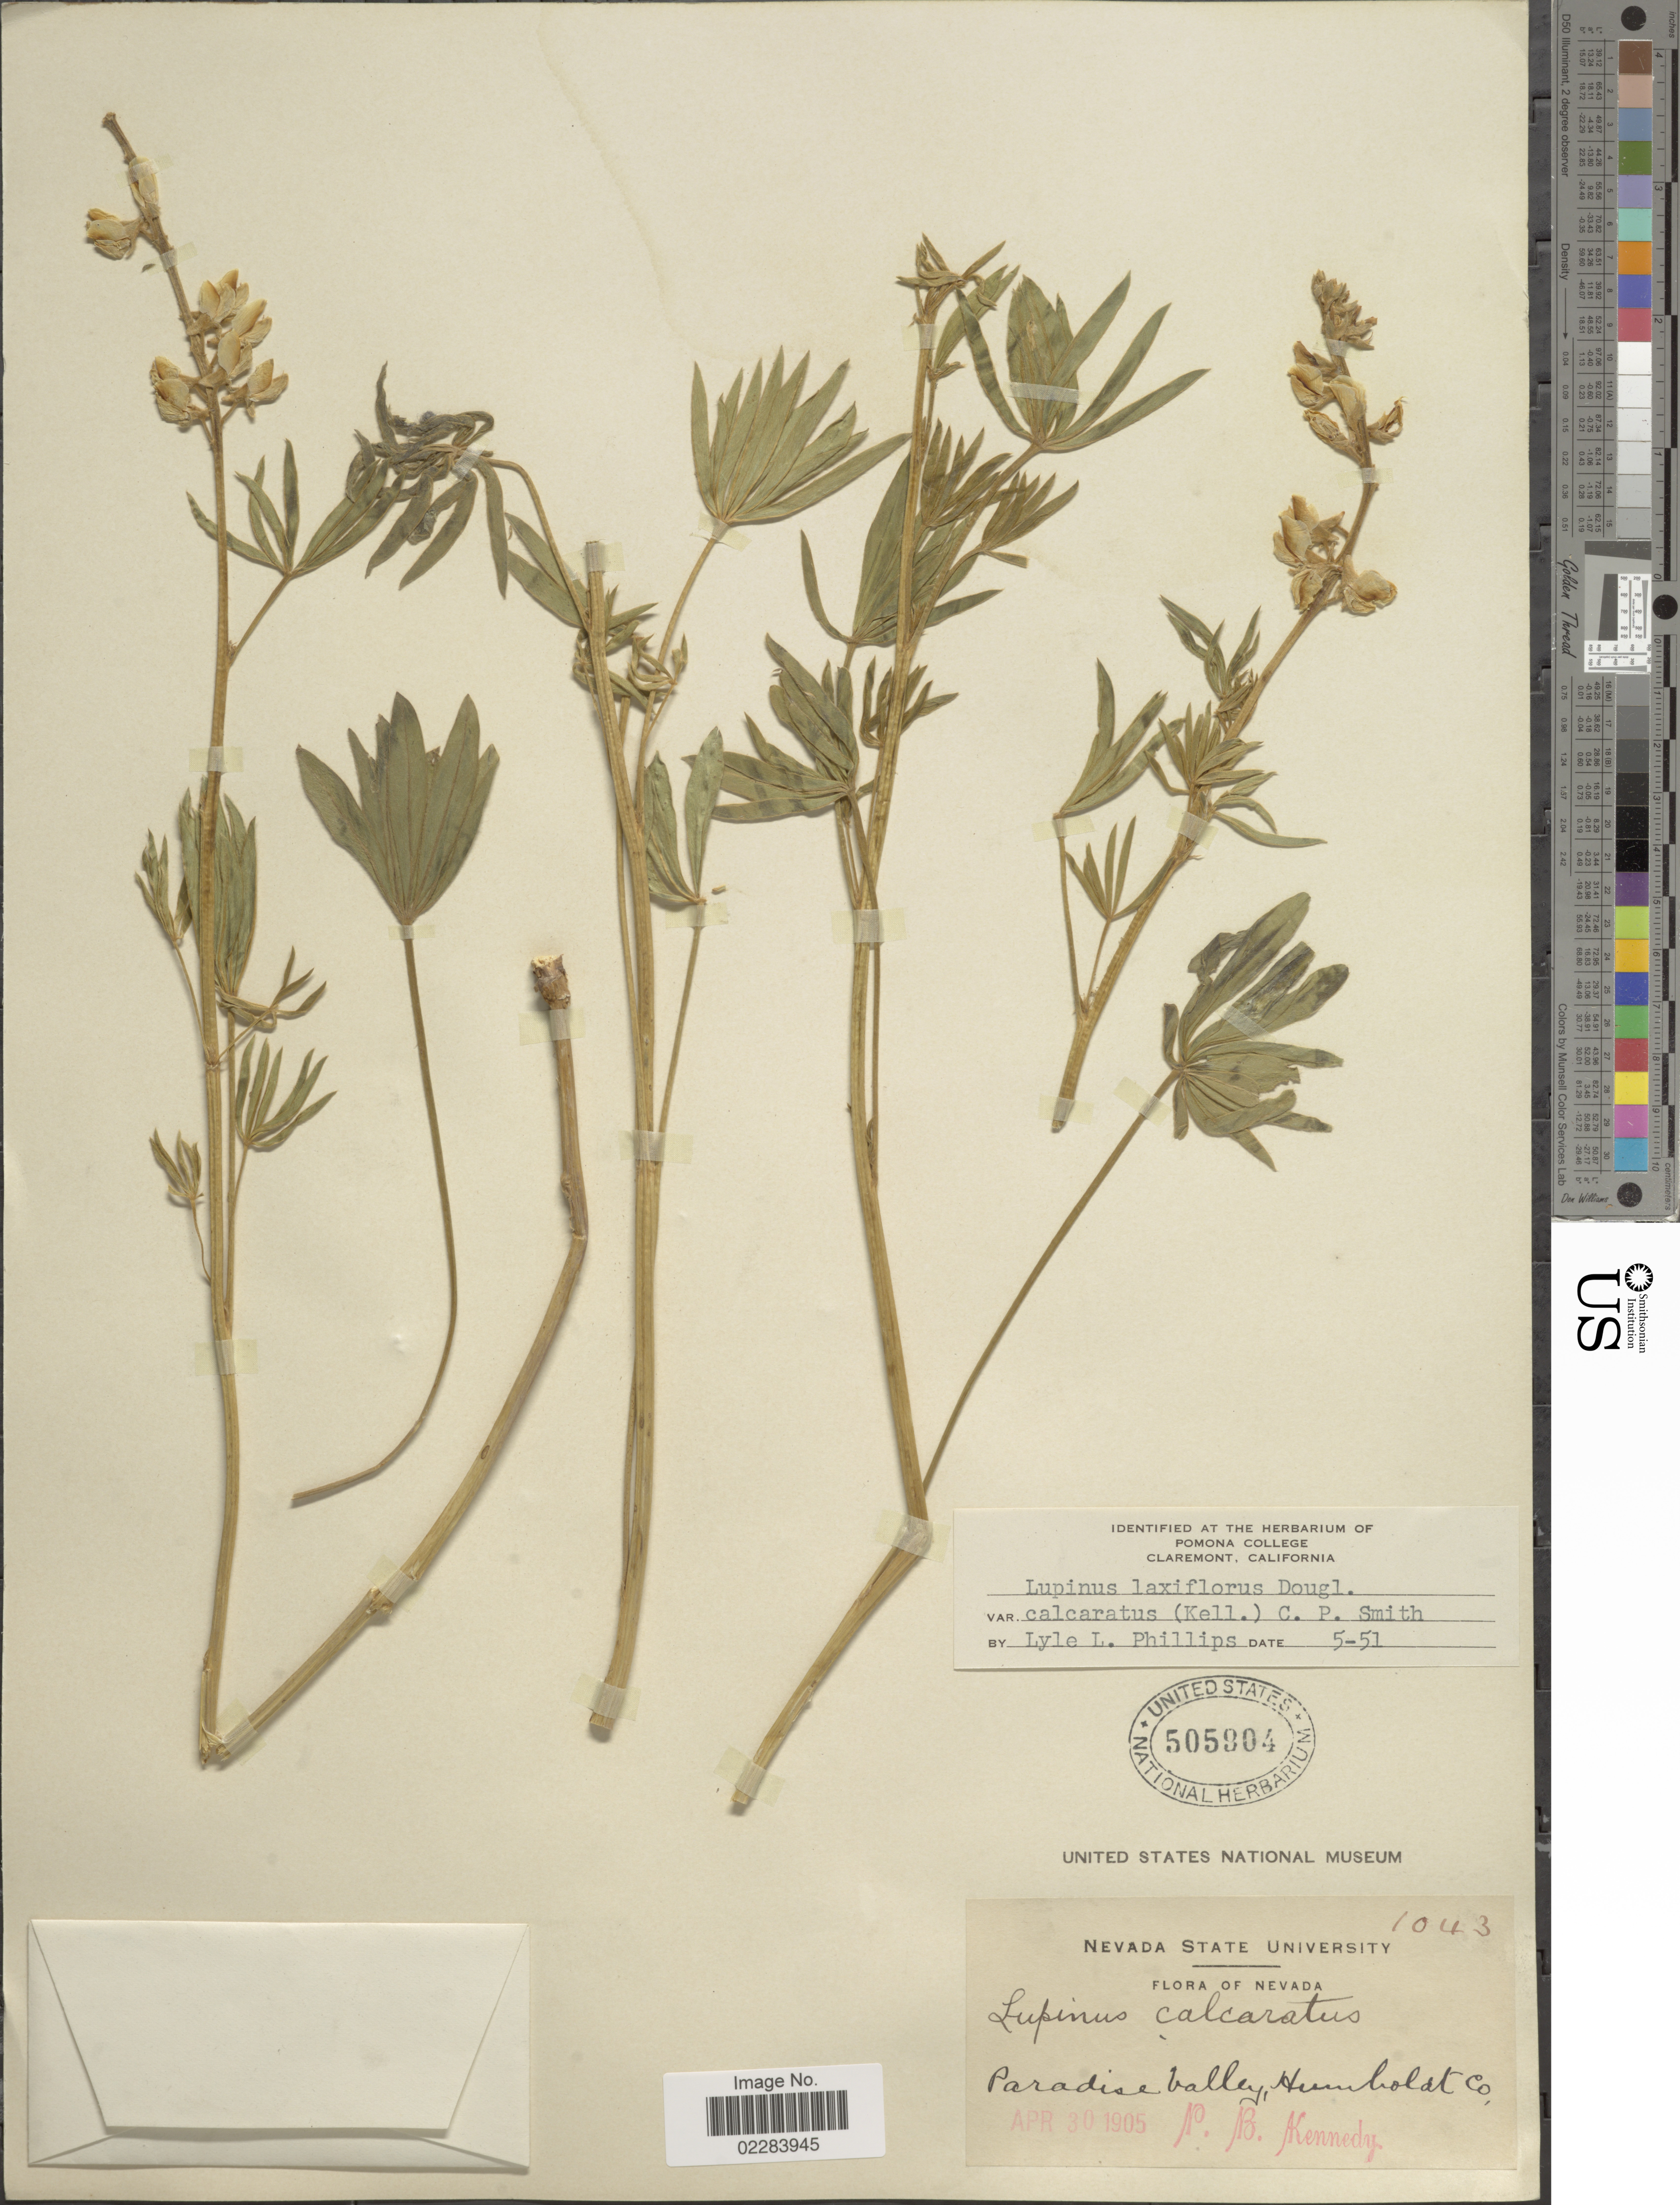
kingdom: Plantae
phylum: Tracheophyta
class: Magnoliopsida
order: Fabales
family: Fabaceae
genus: Lupinus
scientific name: Lupinus arbustus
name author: Lindl.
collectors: P. B. Kennedy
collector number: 1043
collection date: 1905-04-30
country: United States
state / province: Nevada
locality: Paradise Valley, Humboldt Co.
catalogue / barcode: US 505804